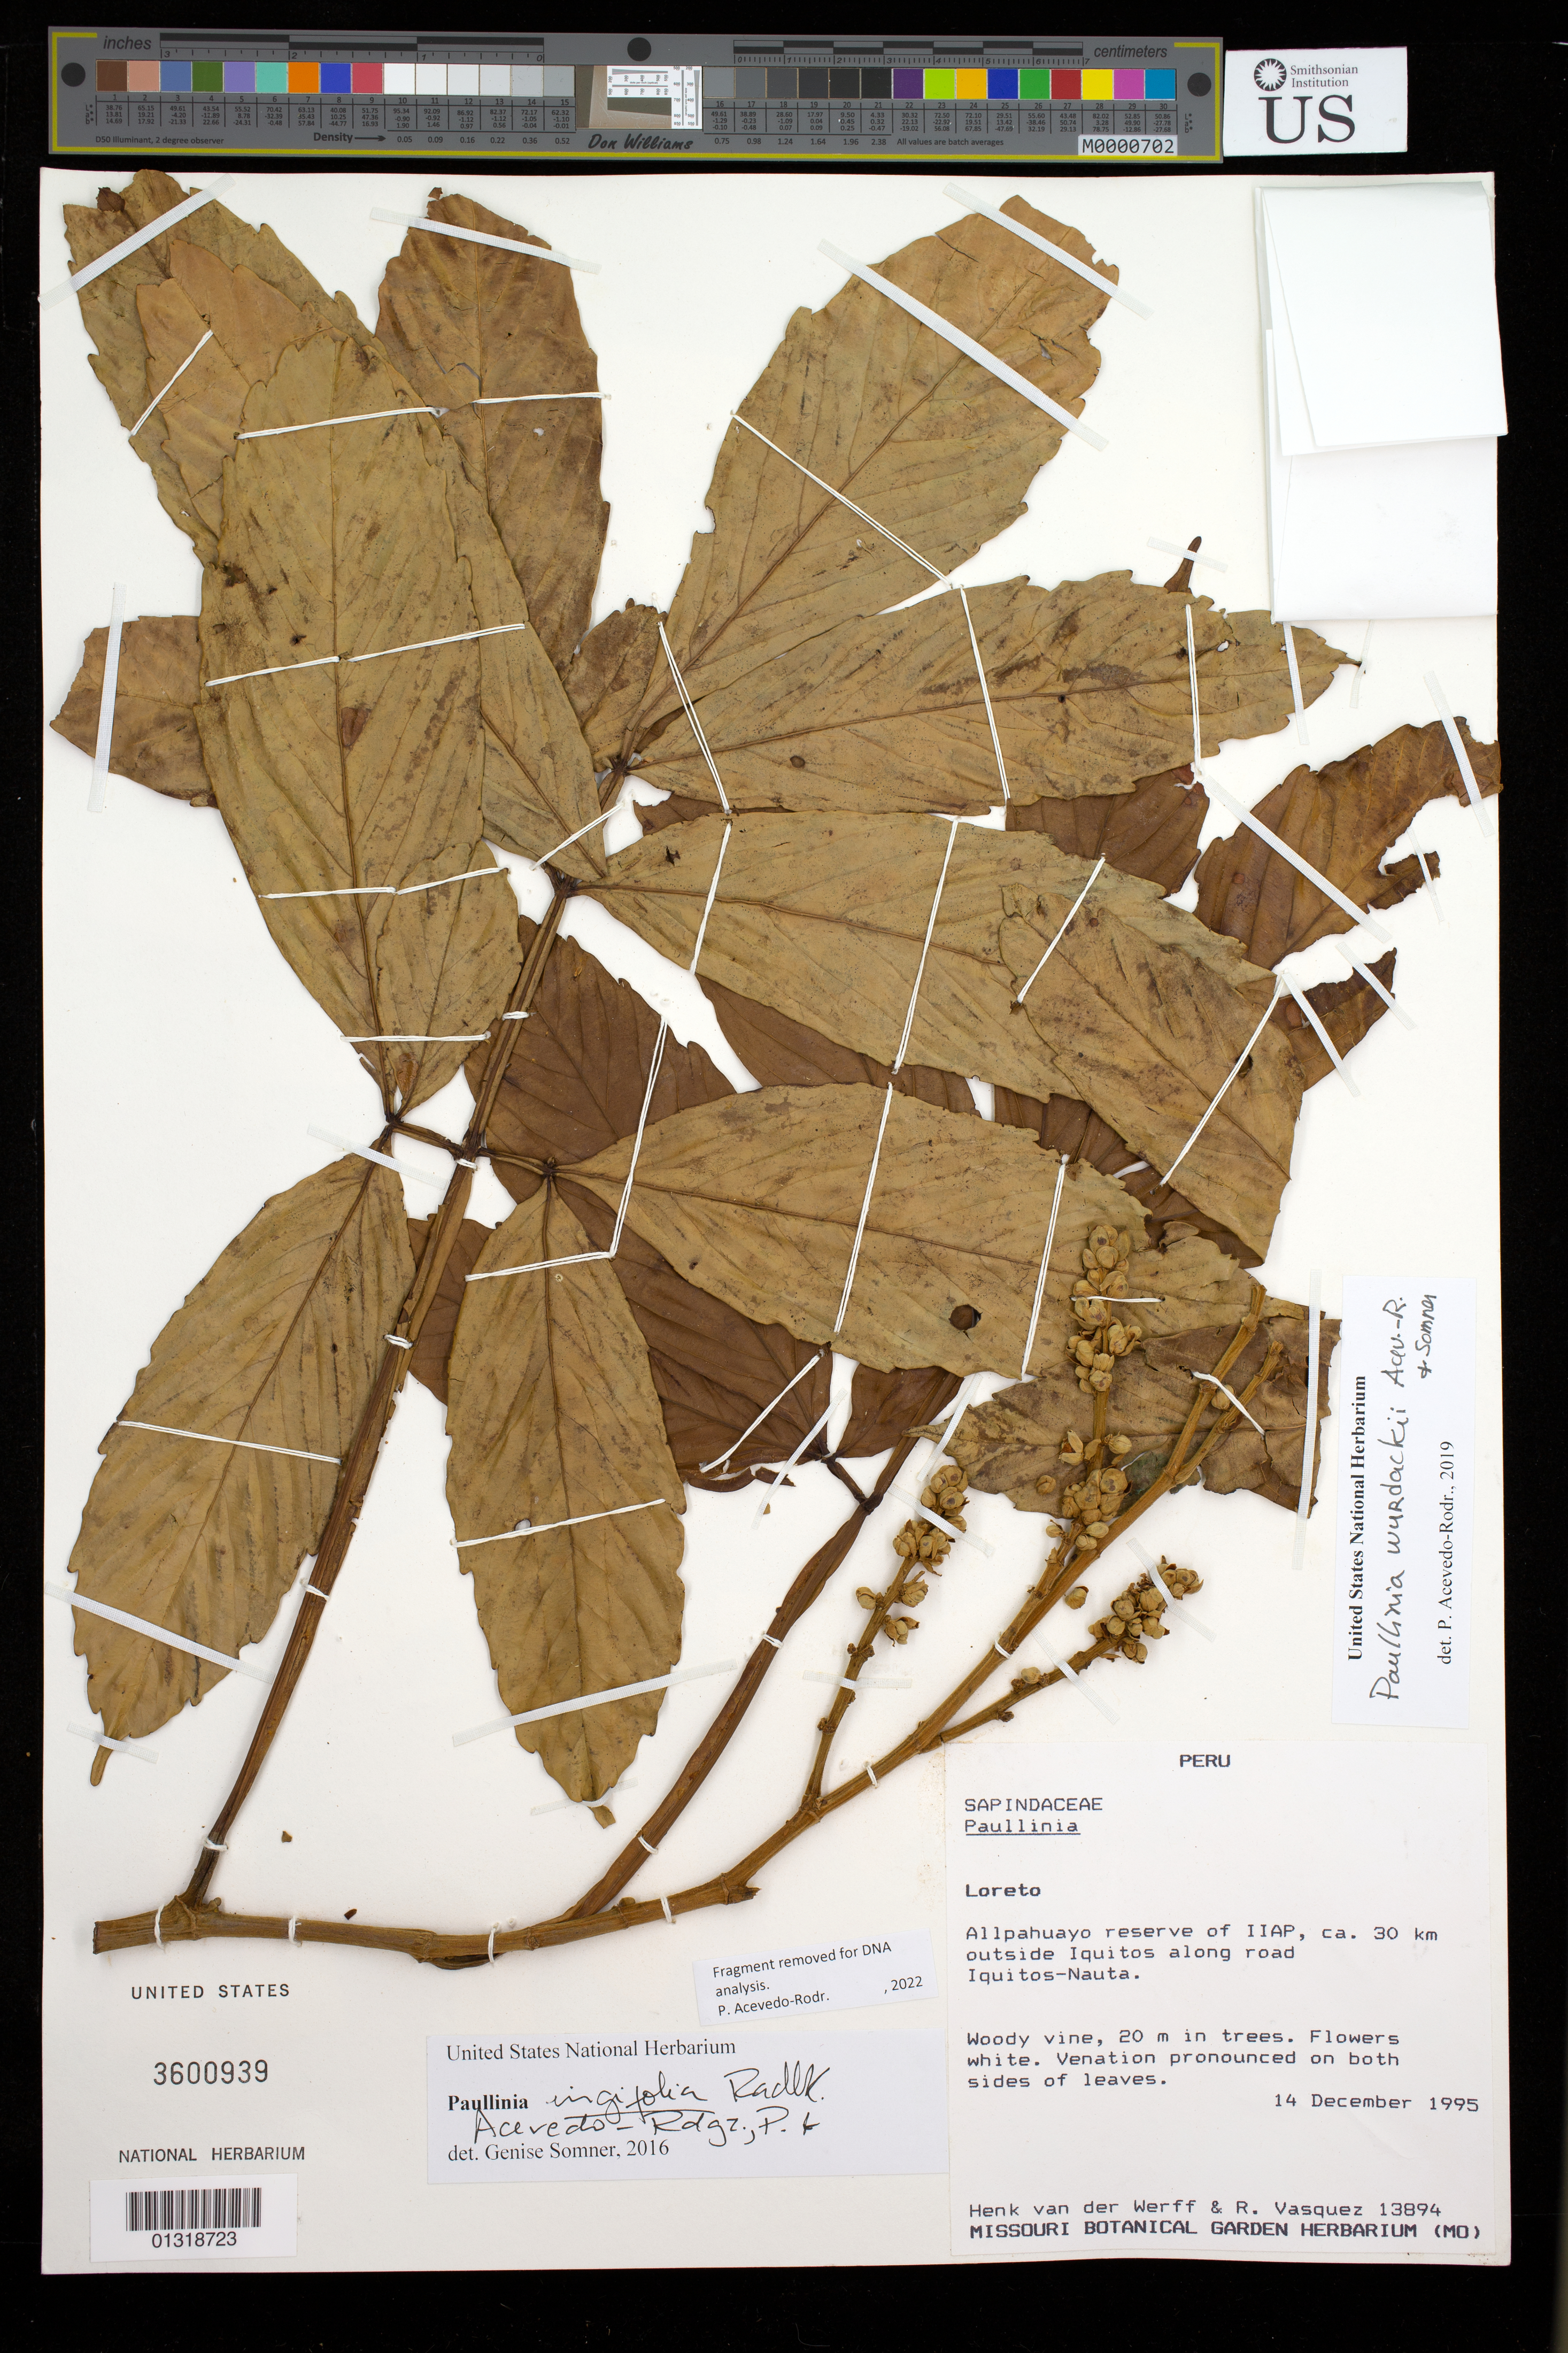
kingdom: Plantae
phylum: Tracheophyta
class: Magnoliopsida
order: Sapindales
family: Sapindaceae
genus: Paullinia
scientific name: Paullinia wurdackii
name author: Acev.-Rodr. & Somner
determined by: Acevedo-Rodríguez, P.; Somner, G. V.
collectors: H. van der Werff & R. Vásquez M.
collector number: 13894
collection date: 1995-12-14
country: Peru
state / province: Loreto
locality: Allpahuayo Reserve of IIAP, ca. 30 km outside Iquitos along road Iquitos-Nauta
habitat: Along road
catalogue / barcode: US 3600939